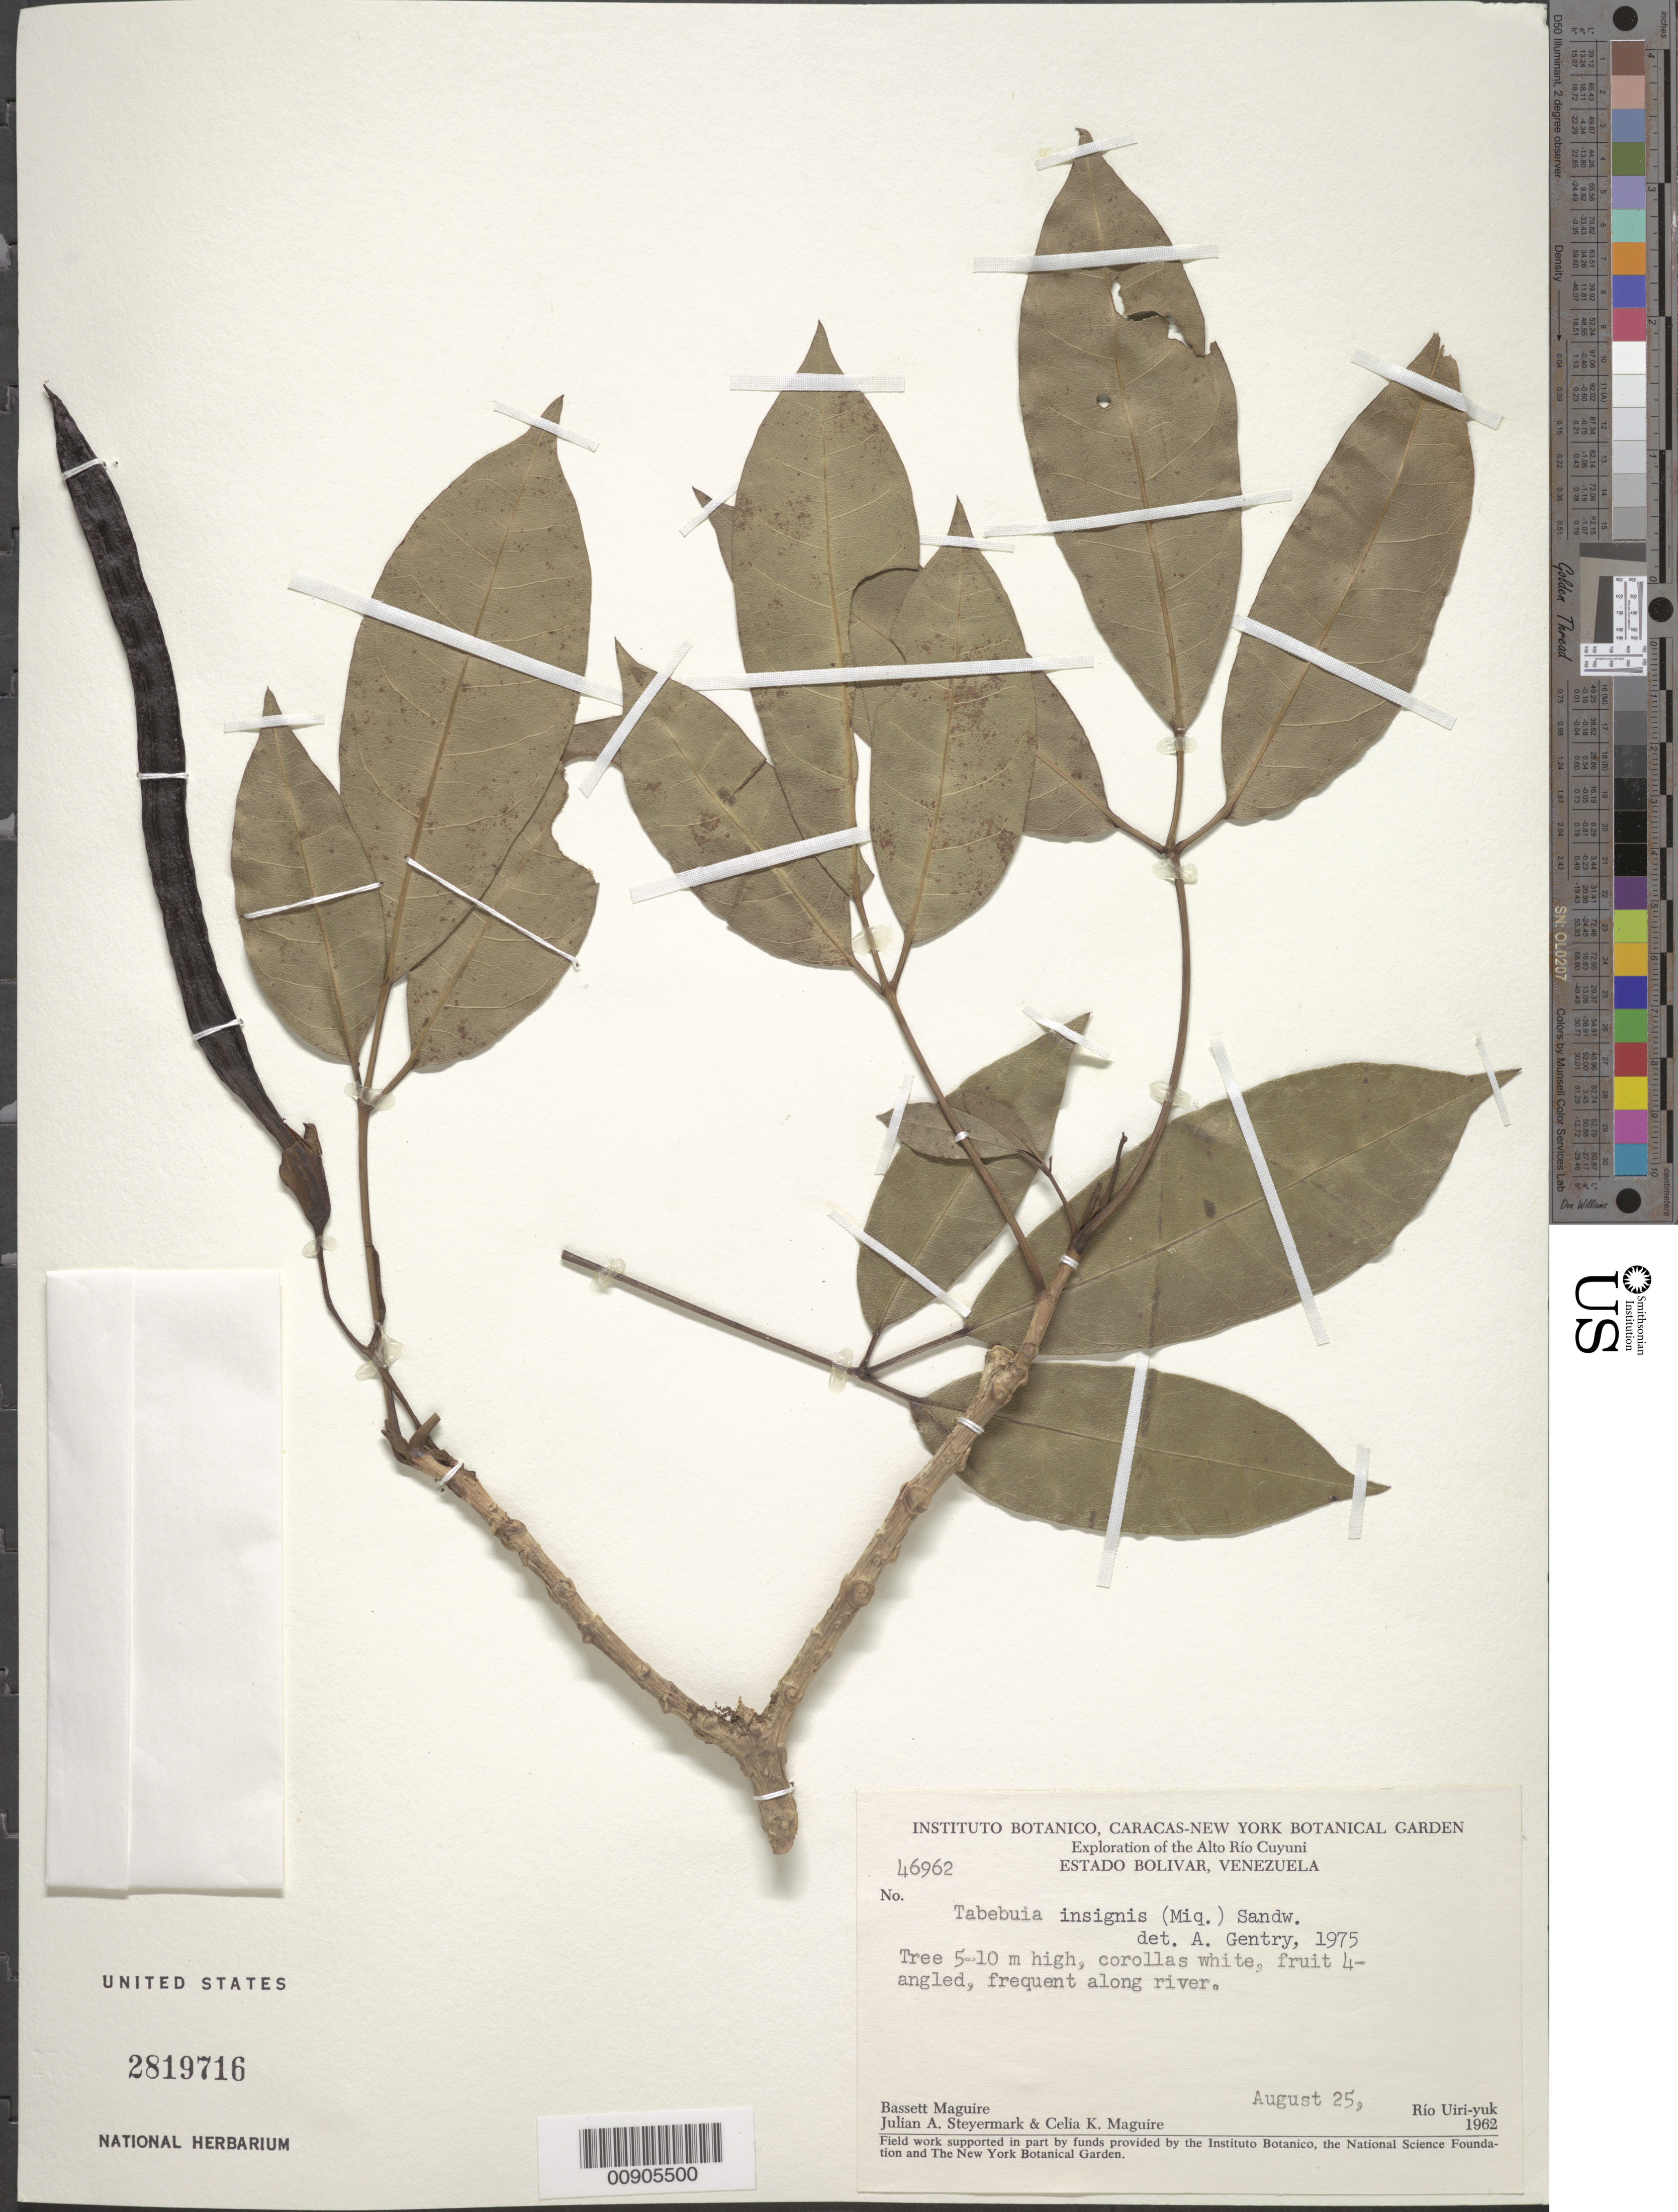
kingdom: Plantae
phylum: Tracheophyta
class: Magnoliopsida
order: Lamiales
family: Bignoniaceae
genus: Tabebuia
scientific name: Tabebuia insignis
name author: (Miq.) Sandwith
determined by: Gentry, A. H.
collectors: B. Maguire, J. Steyermark & C. K. Maguire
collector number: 46962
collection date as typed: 25-Aug-62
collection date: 1962-08-25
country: Venezuela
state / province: Bolívar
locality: Alto Río Cuyuni, Río Uiri-yuk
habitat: Along river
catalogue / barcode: US 2819716